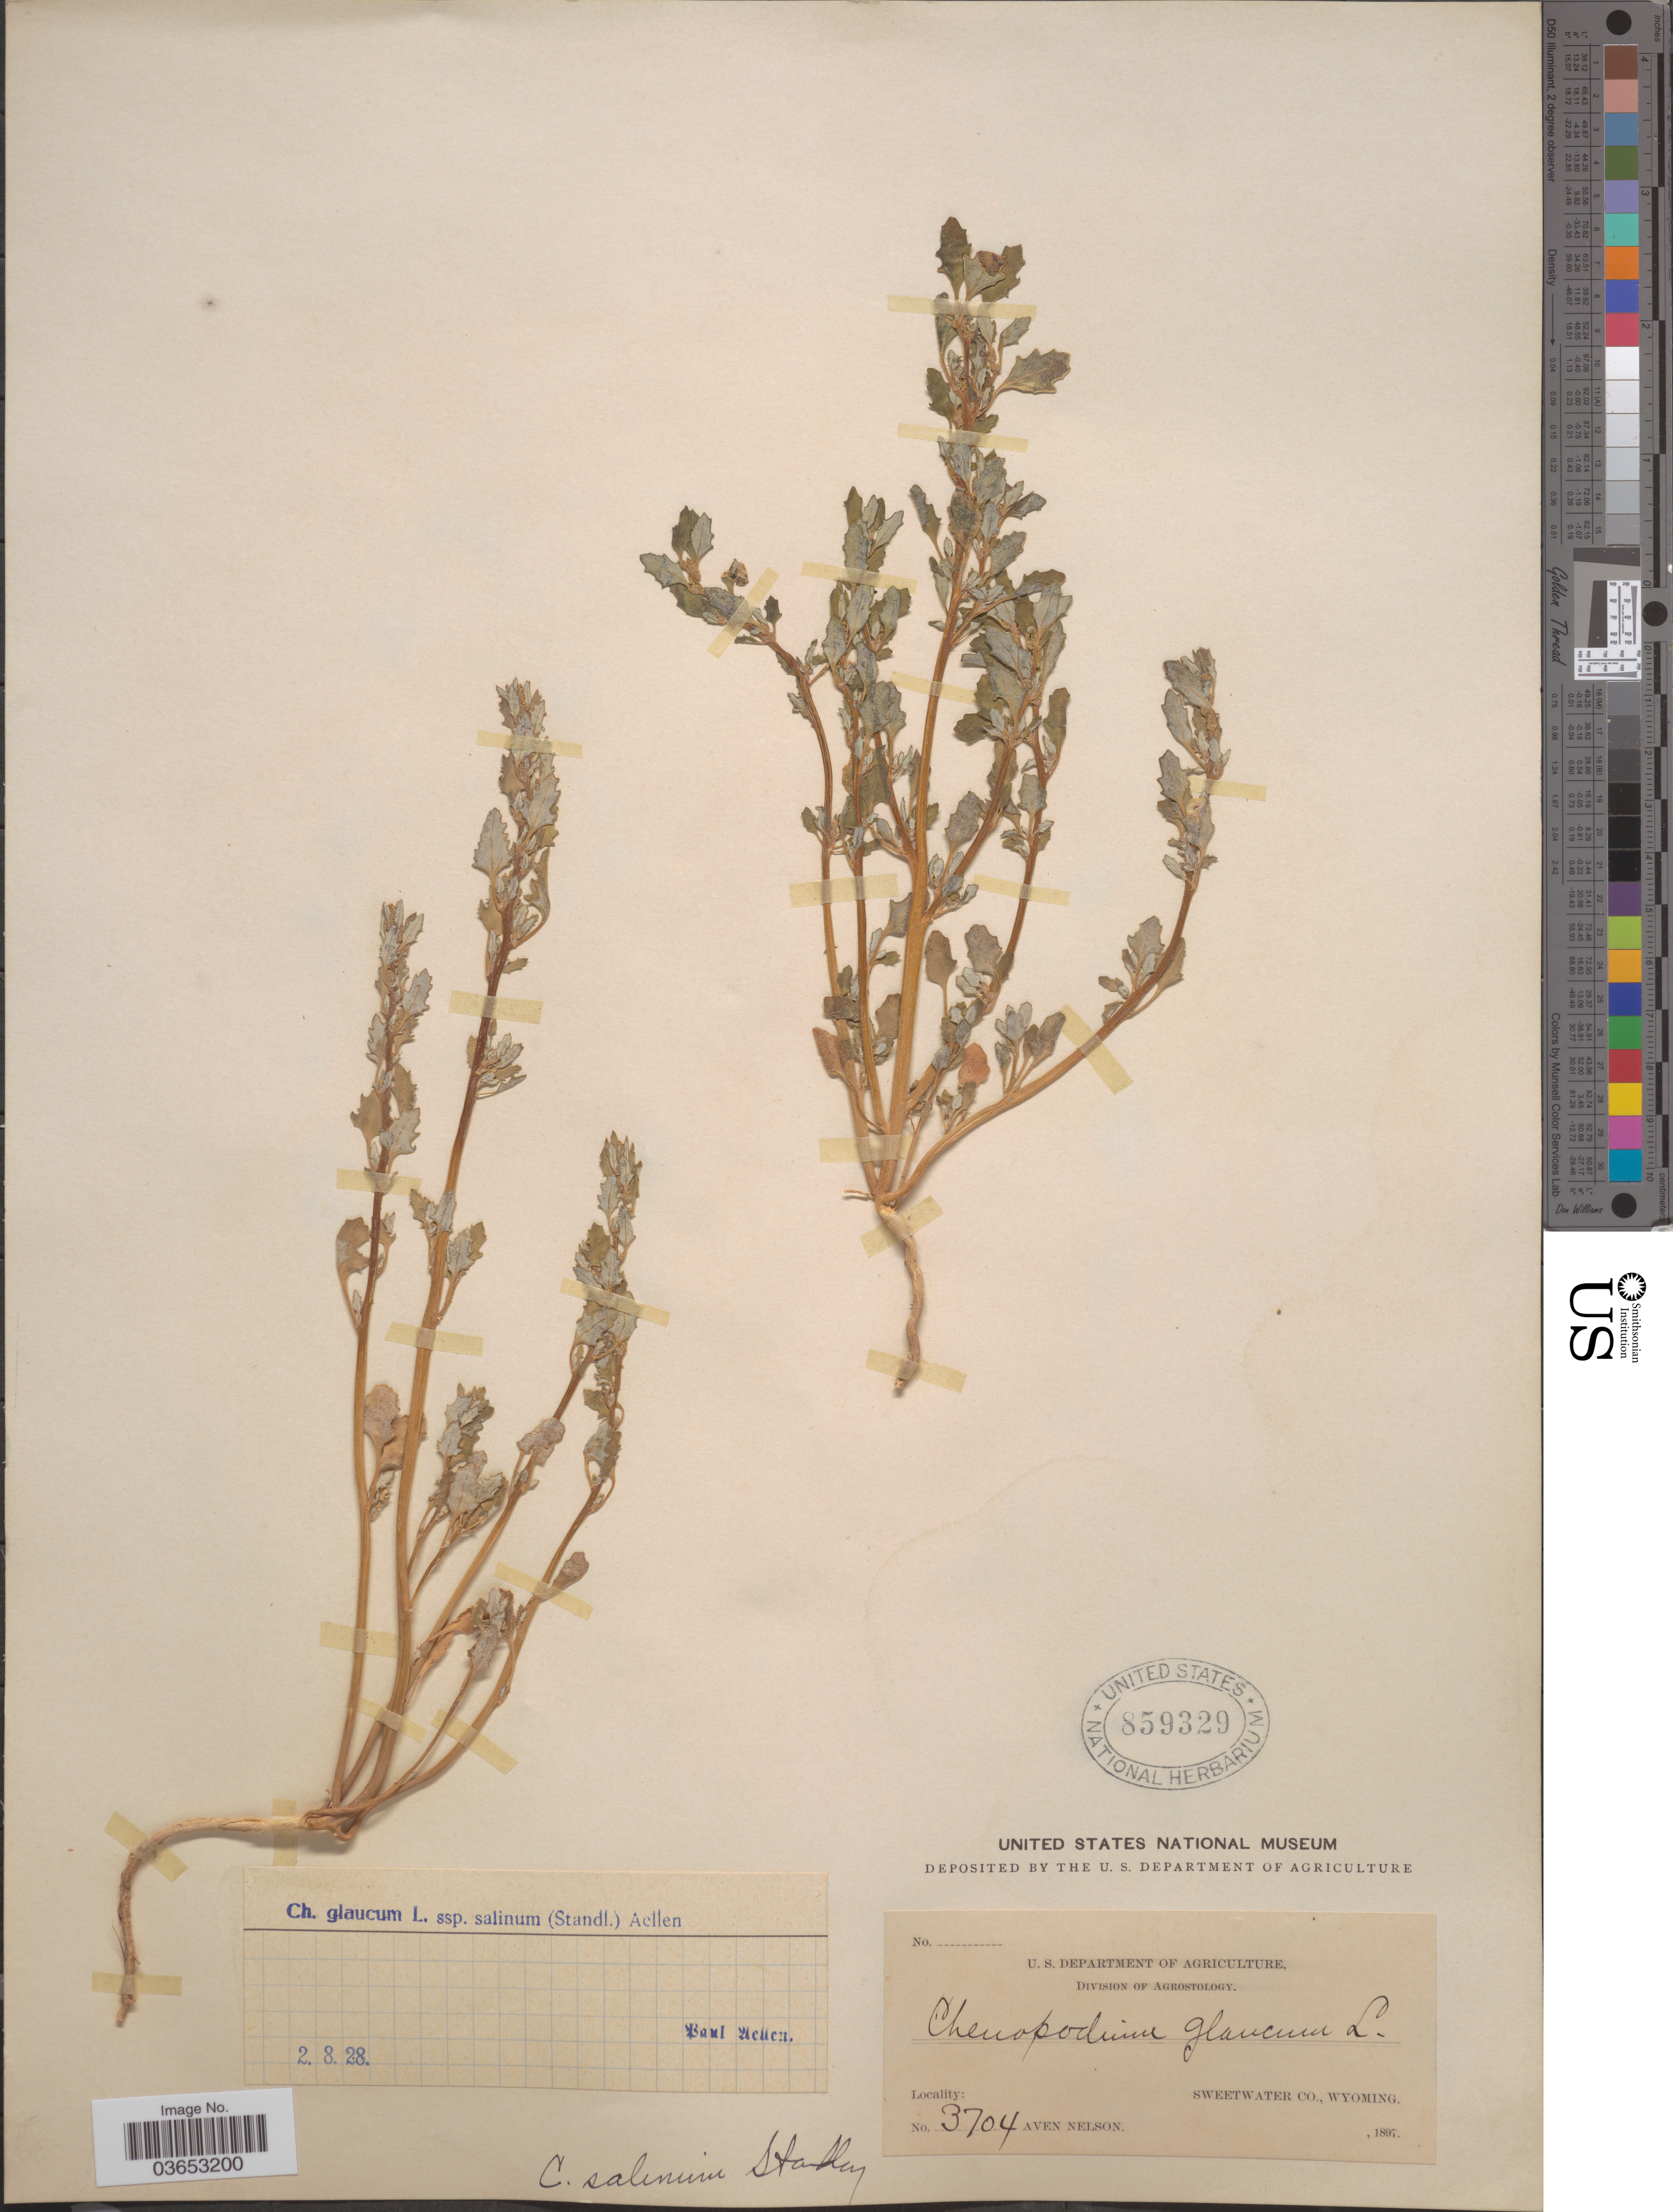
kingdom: Plantae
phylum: Tracheophyta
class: Magnoliopsida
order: Caryophyllales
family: Amaranthaceae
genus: Chenopodium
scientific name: Chenopodium glaucum subsp. salinum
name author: (Aellen) Aellen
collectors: A. Nelson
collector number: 3704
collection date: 1897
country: United States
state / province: Wyoming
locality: Sweetwater Co.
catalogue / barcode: US 859329